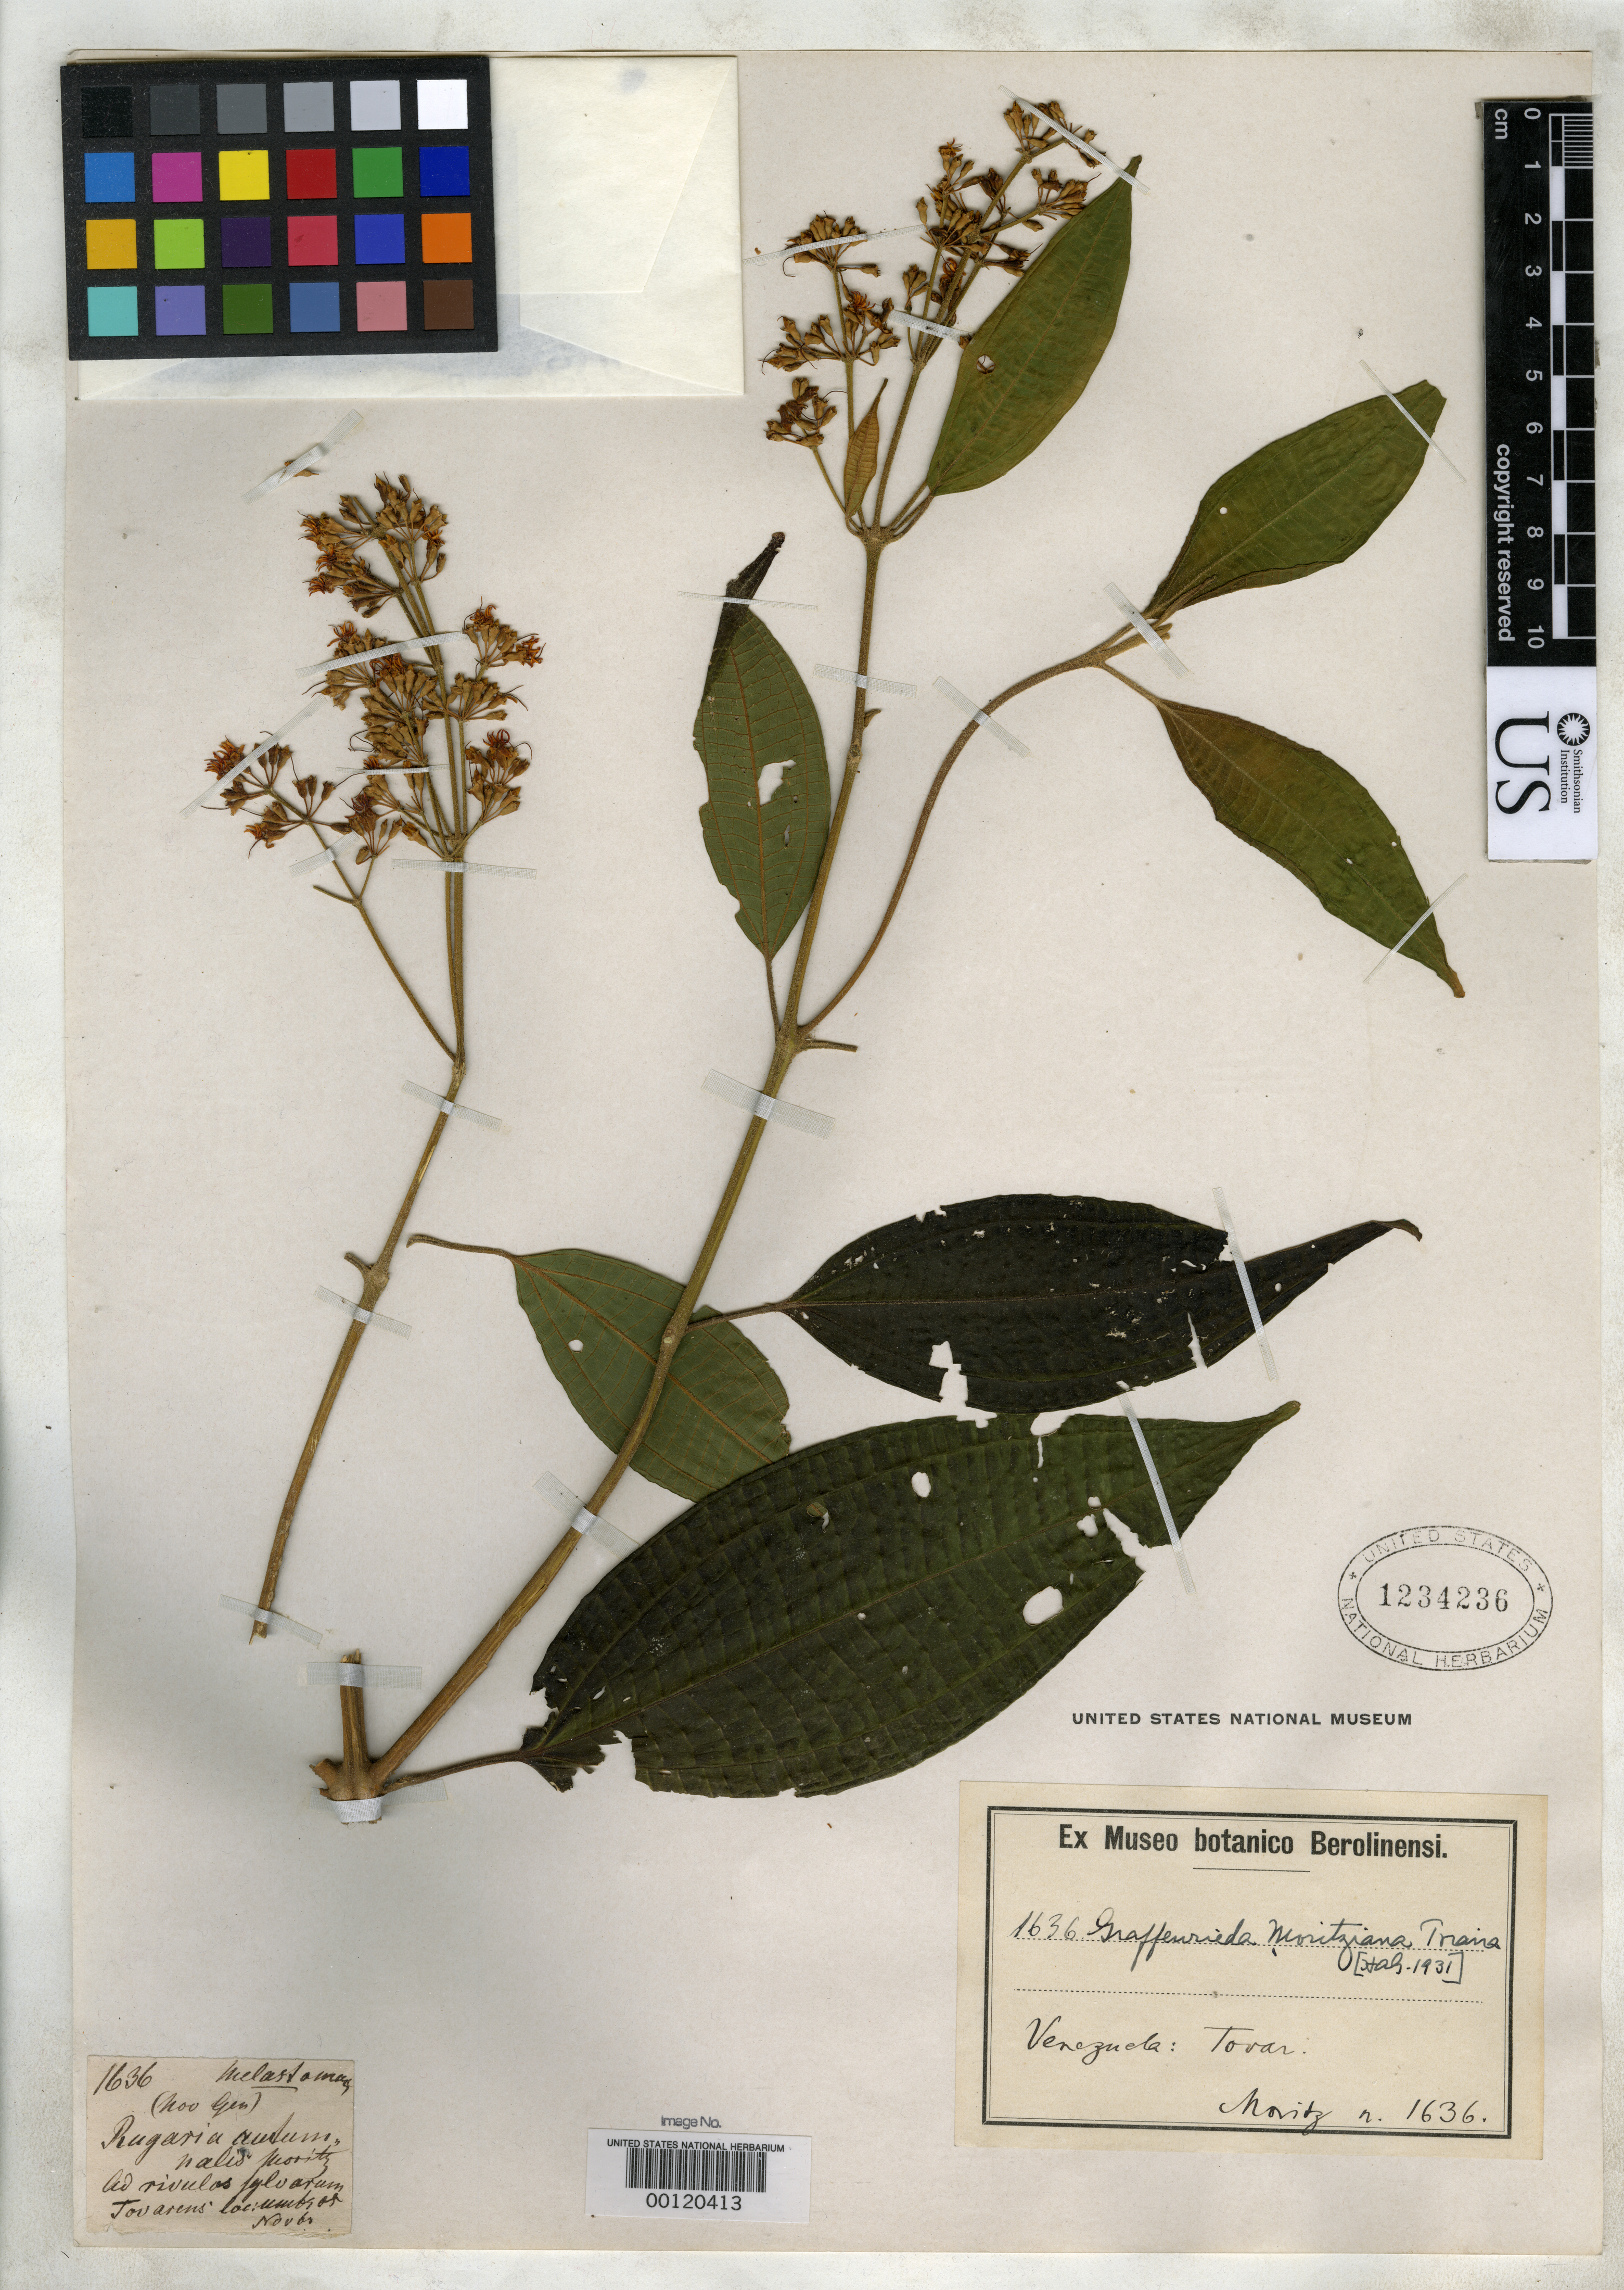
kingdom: Plantae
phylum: Tracheophyta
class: Magnoliopsida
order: Myrtales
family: Melastomataceae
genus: Graffenrieda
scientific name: Graffenrieda moritziana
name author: Triana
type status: Isosyntype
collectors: A. Moritz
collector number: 1636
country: Venezuela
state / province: Mérida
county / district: Tovar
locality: Tovar.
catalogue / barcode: US 1234236